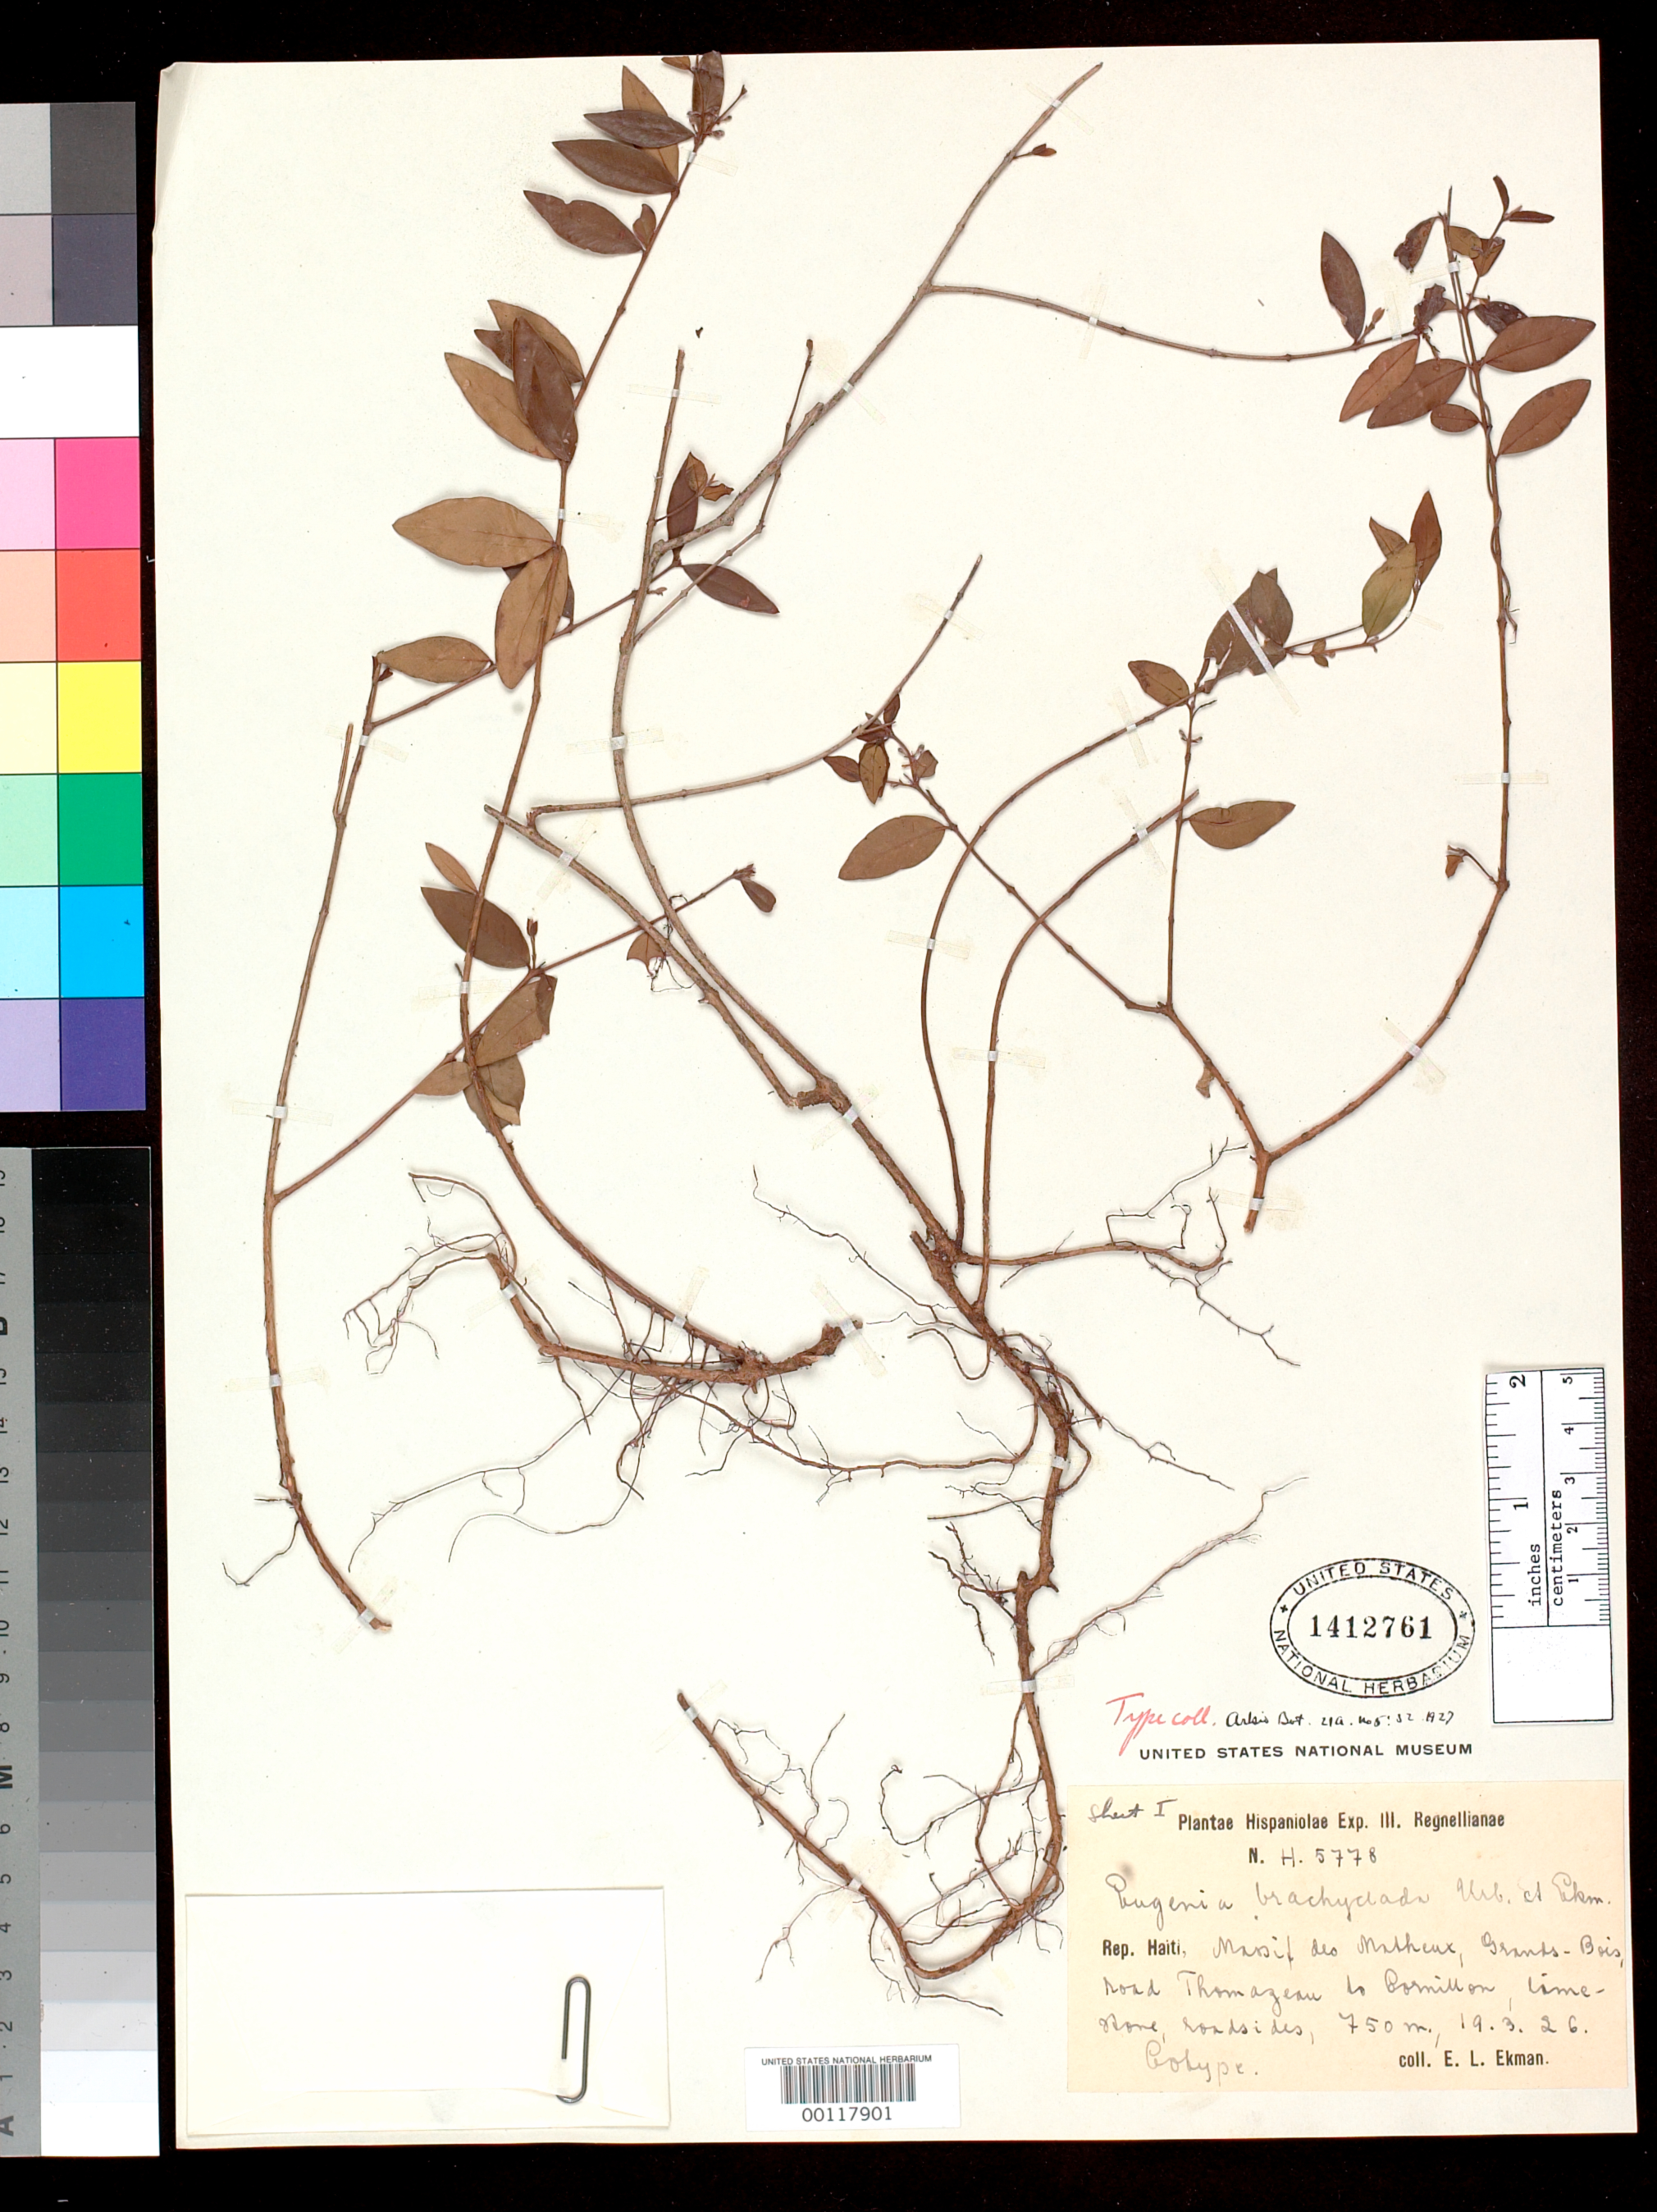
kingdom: Plantae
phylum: Tracheophyta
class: Magnoliopsida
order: Myrtales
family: Myrtaceae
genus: Eugenia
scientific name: Eugenia brachyclada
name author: Urb. & Ekman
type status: Isotype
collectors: E. L. Ekman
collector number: H 5778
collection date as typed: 19 Mar 1926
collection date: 1926-03-19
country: Haiti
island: Hispaniola Island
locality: Massif des Matheux in Grands-bois, nord Thomazeau, La Cornillon.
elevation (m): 750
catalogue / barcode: US 1412761